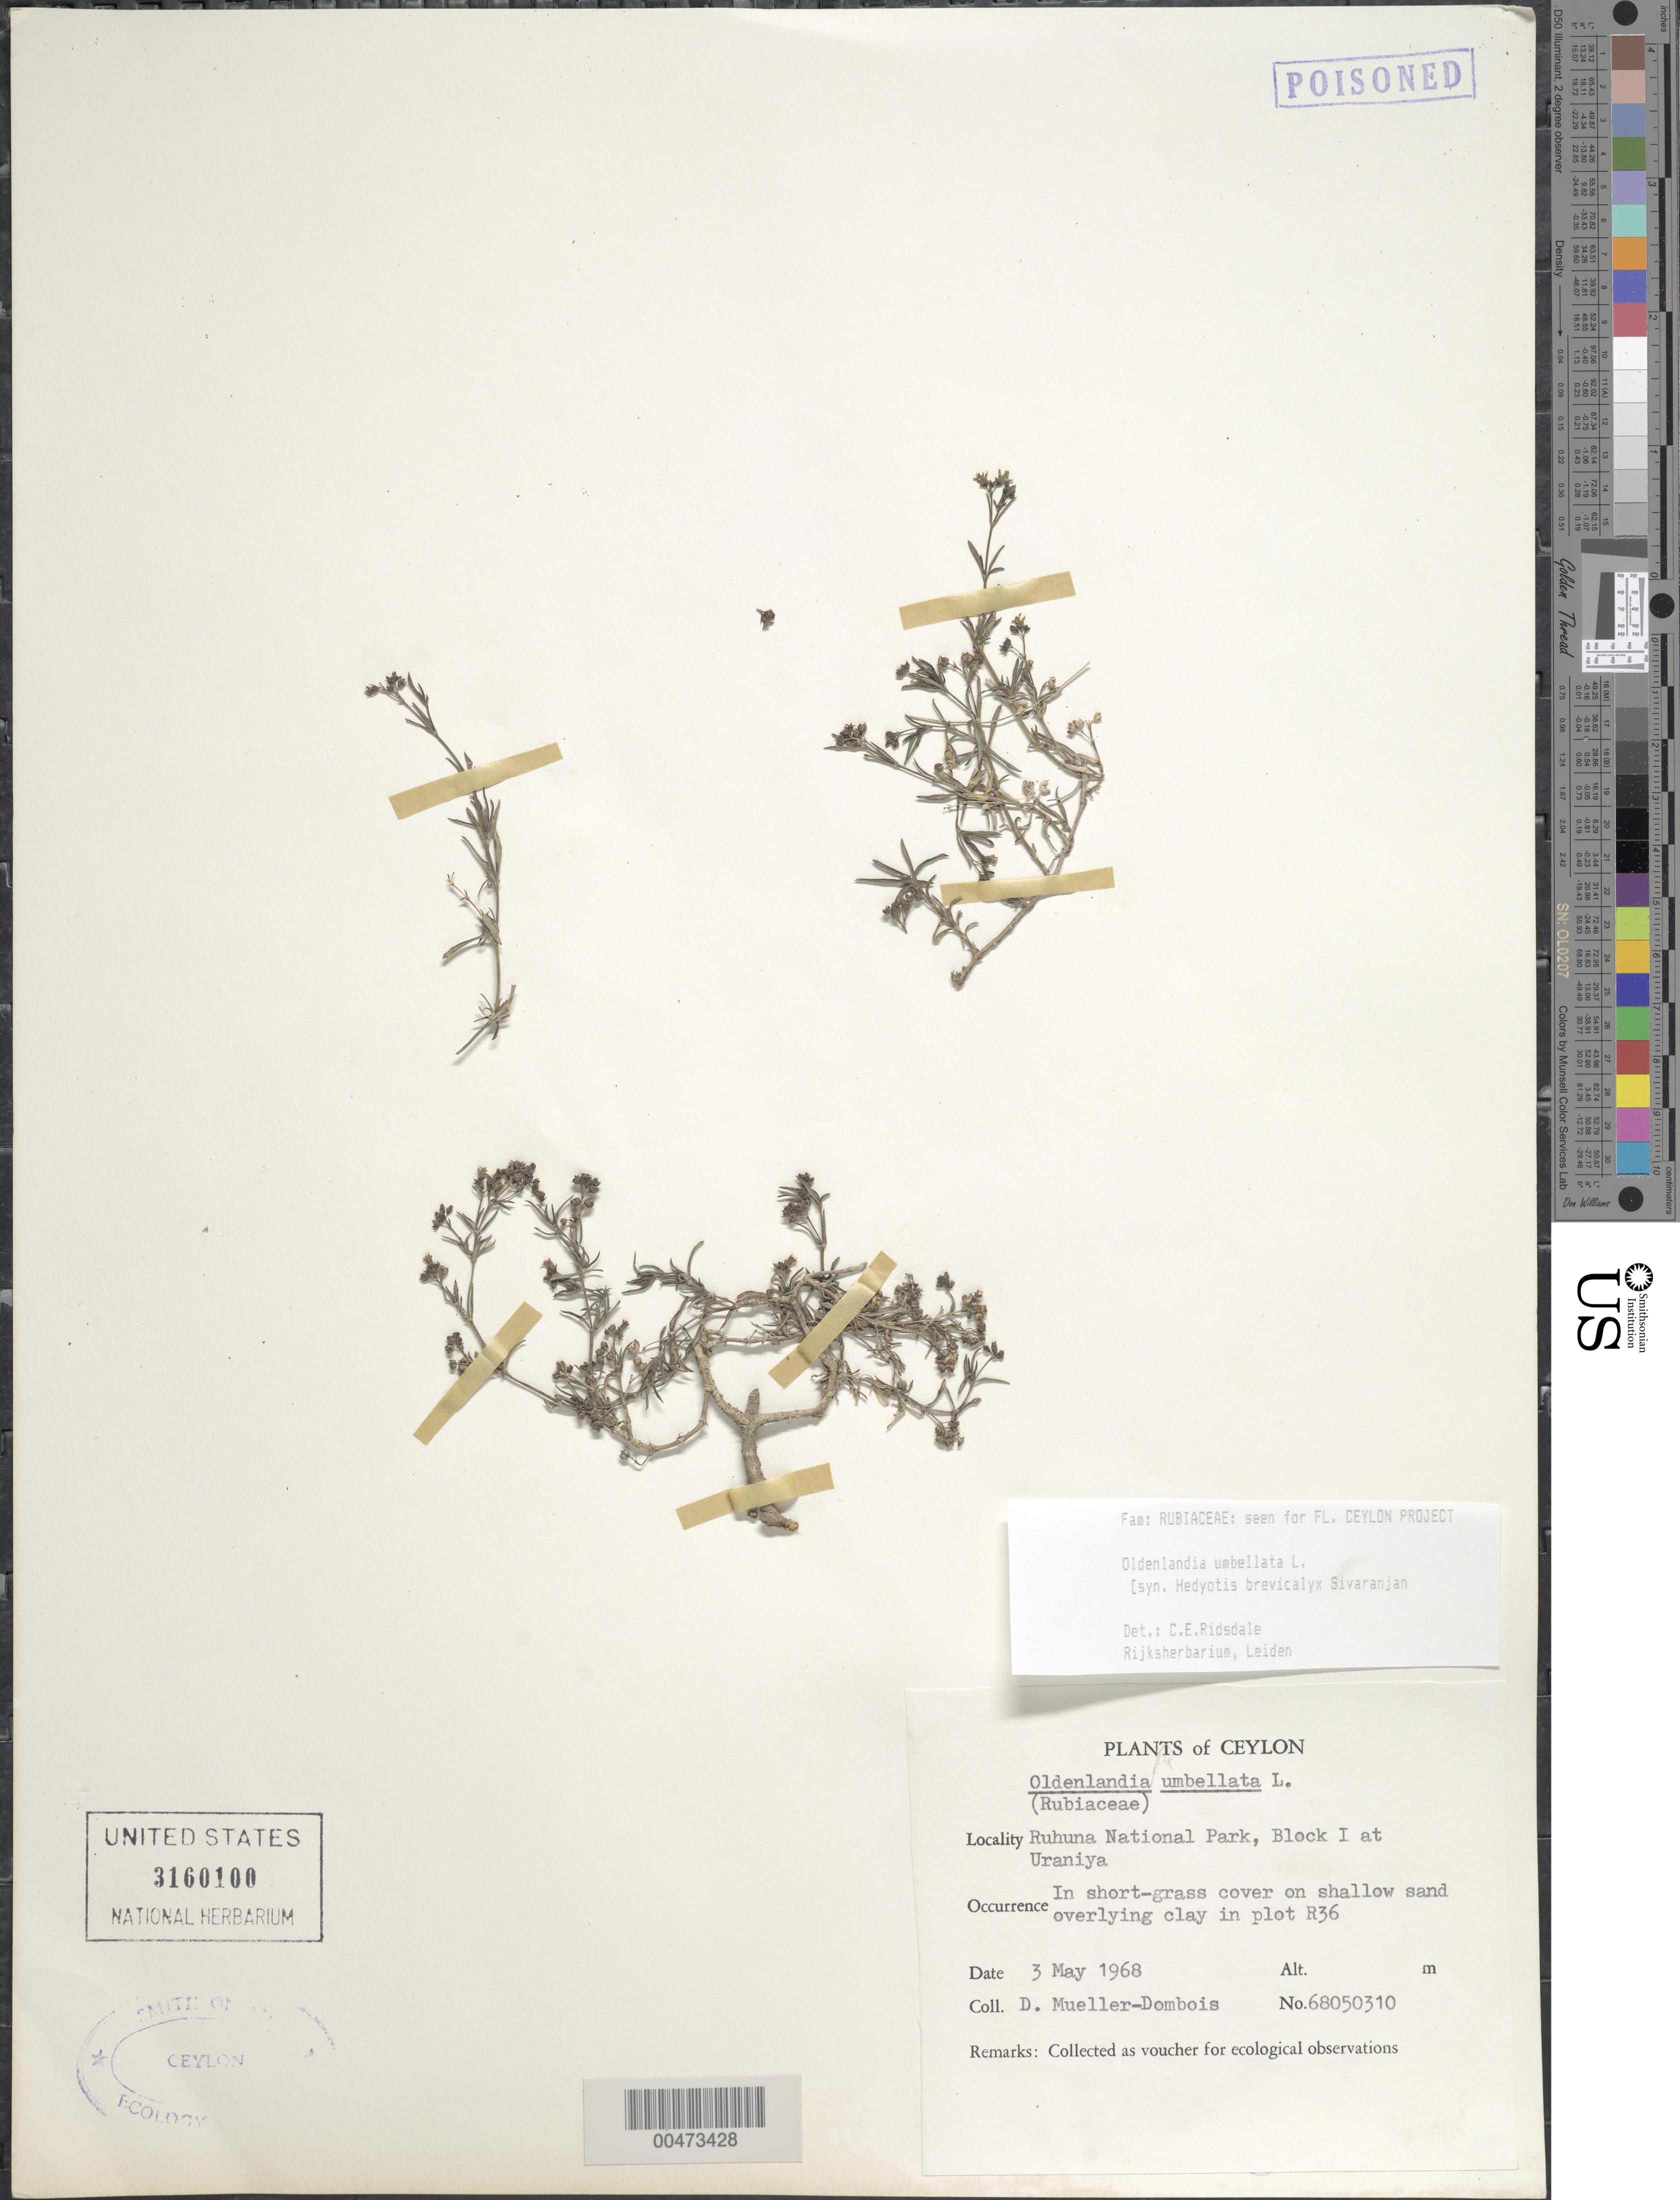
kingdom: Plantae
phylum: Tracheophyta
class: Magnoliopsida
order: Gentianales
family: Rubiaceae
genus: Oldenlandia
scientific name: Oldenlandia umbellata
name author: L.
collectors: D. Mueller-Dombois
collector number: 68050310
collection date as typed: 03 May 1968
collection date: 1968-05-03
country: Sri Lanka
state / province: Southern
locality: Ruhuna National Park, Block I at Uraniya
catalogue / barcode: US 3160100